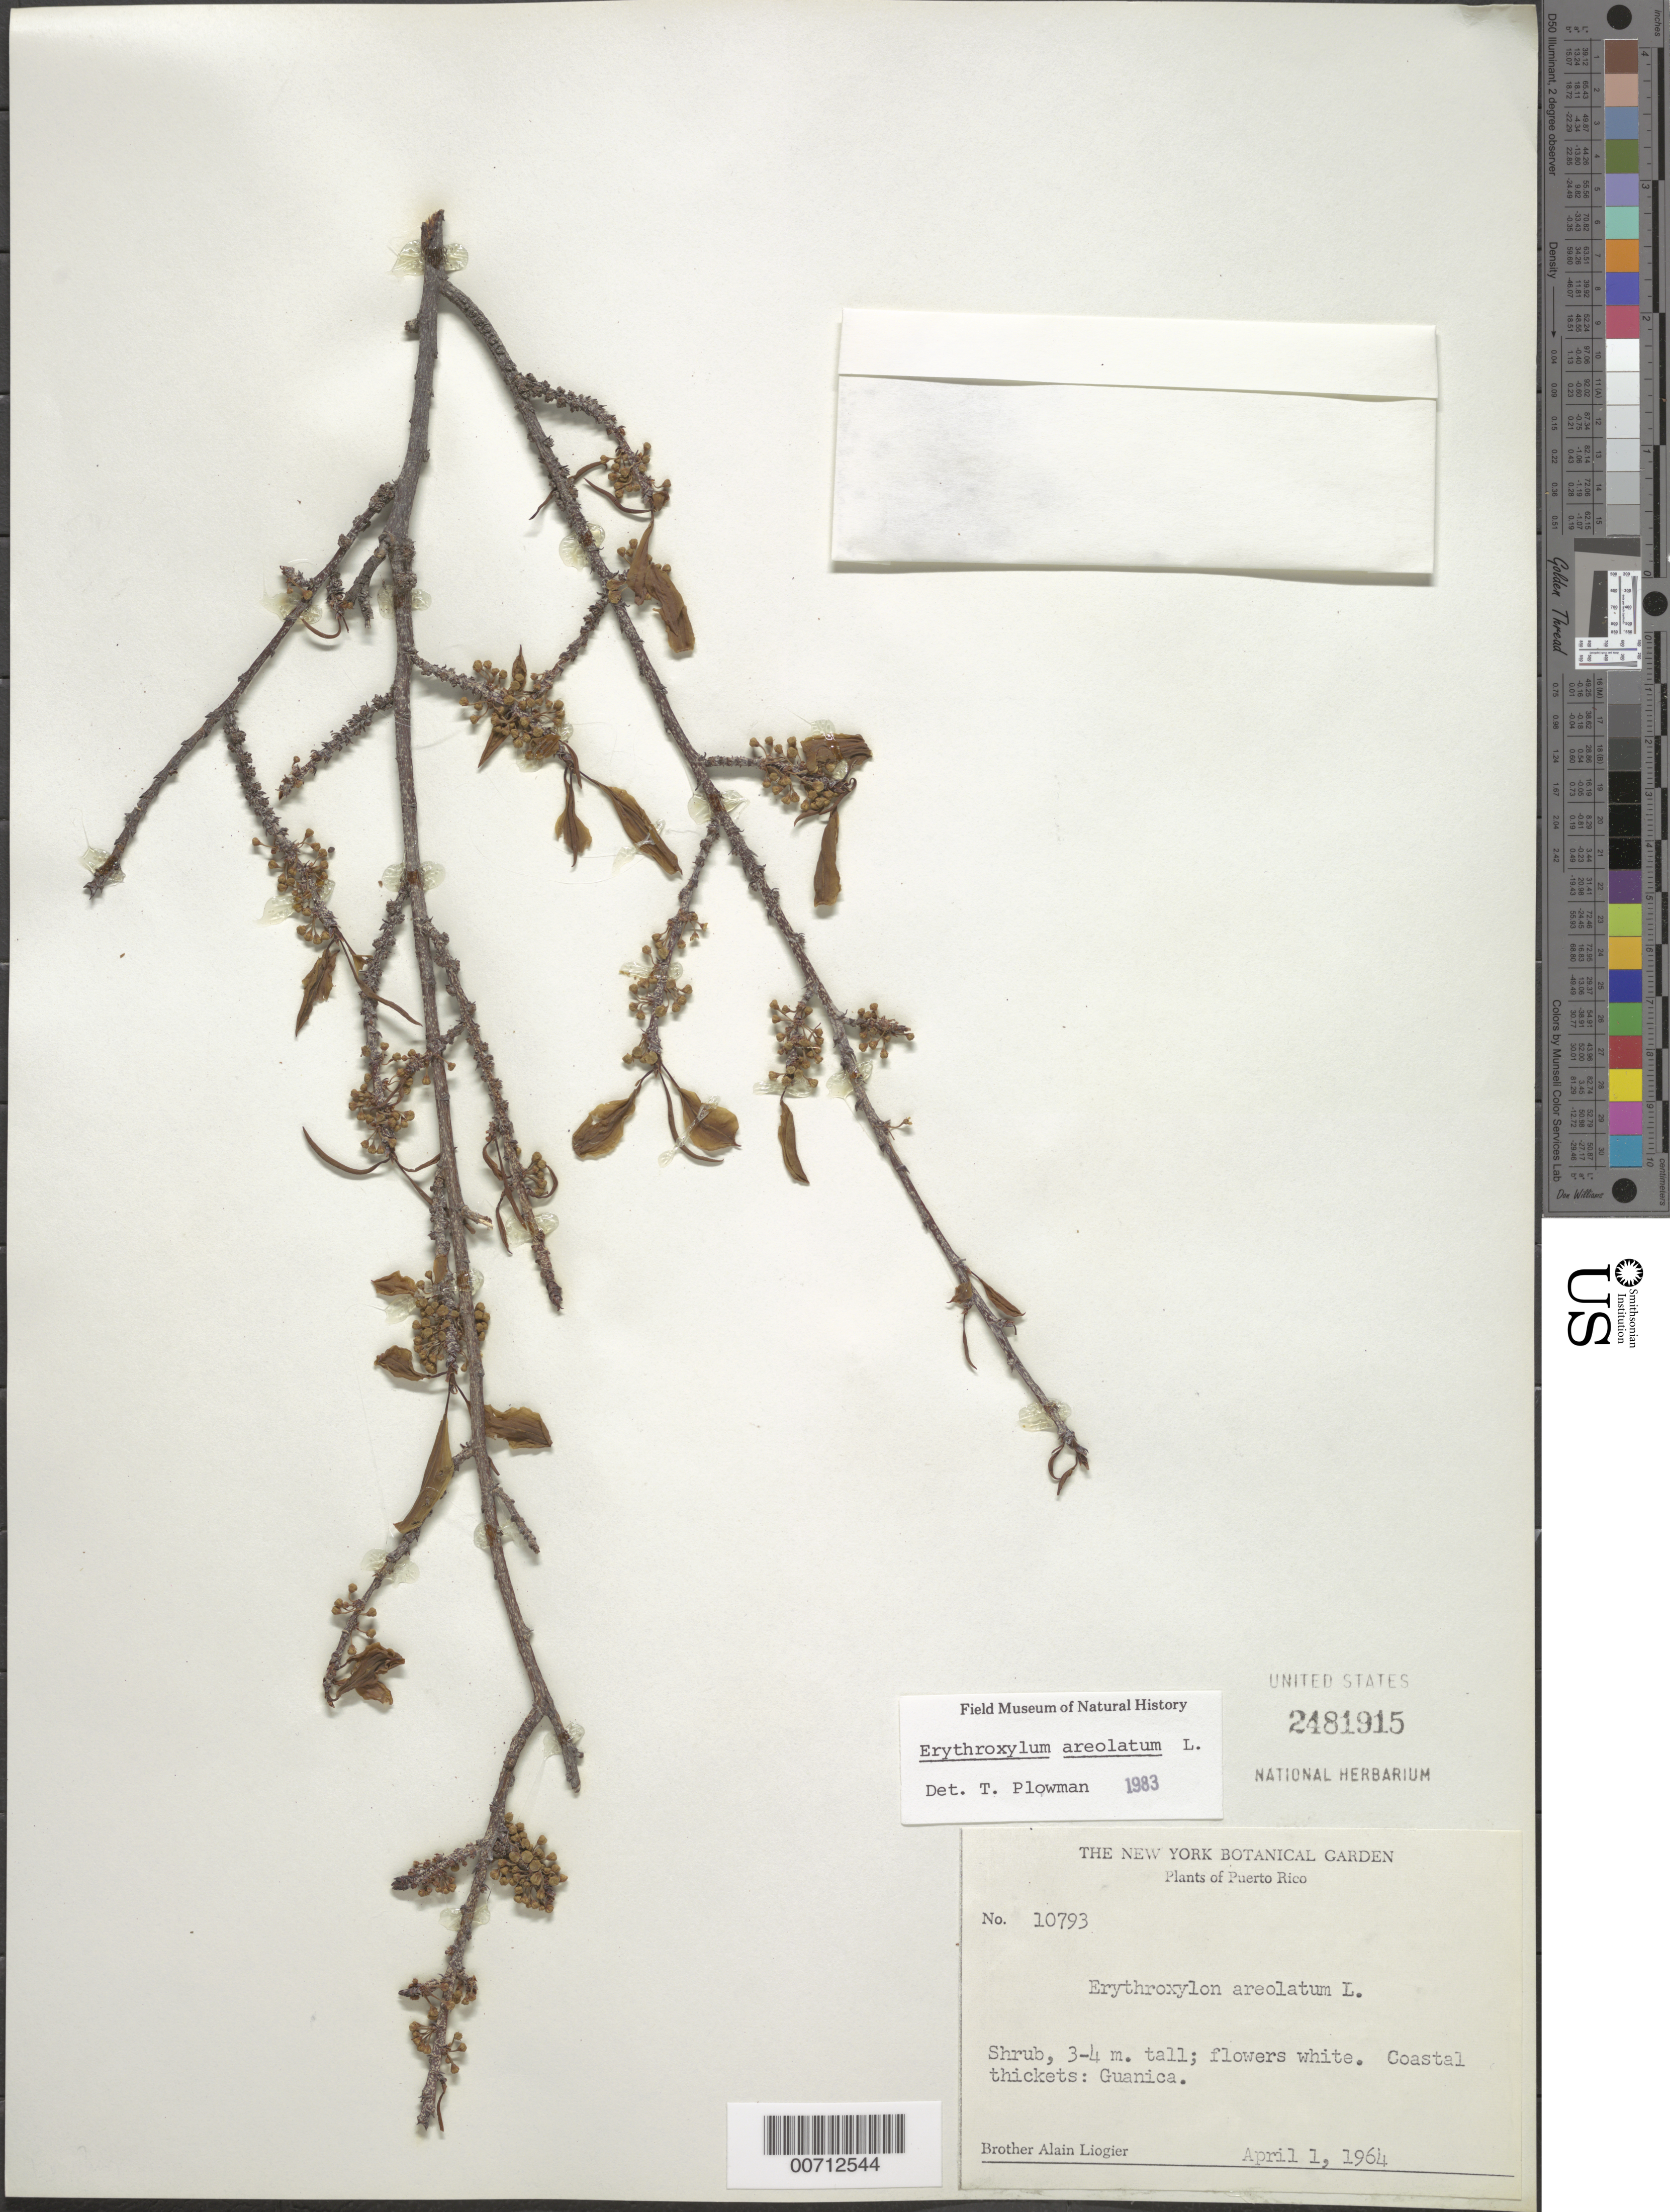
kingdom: Plantae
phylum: Tracheophyta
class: Magnoliopsida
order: Malpighiales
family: Erythroxylaceae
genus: Erythroxylum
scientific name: Erythroxylum aerolatum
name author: L.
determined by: Plowman, Timothy C.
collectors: A. H. Liogier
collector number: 10793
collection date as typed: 01 Apr 1964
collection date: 1964-04-01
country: Puerto Rico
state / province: Guanica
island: Greater Antilles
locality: Guanica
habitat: Coastal thickets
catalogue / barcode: US 2481915